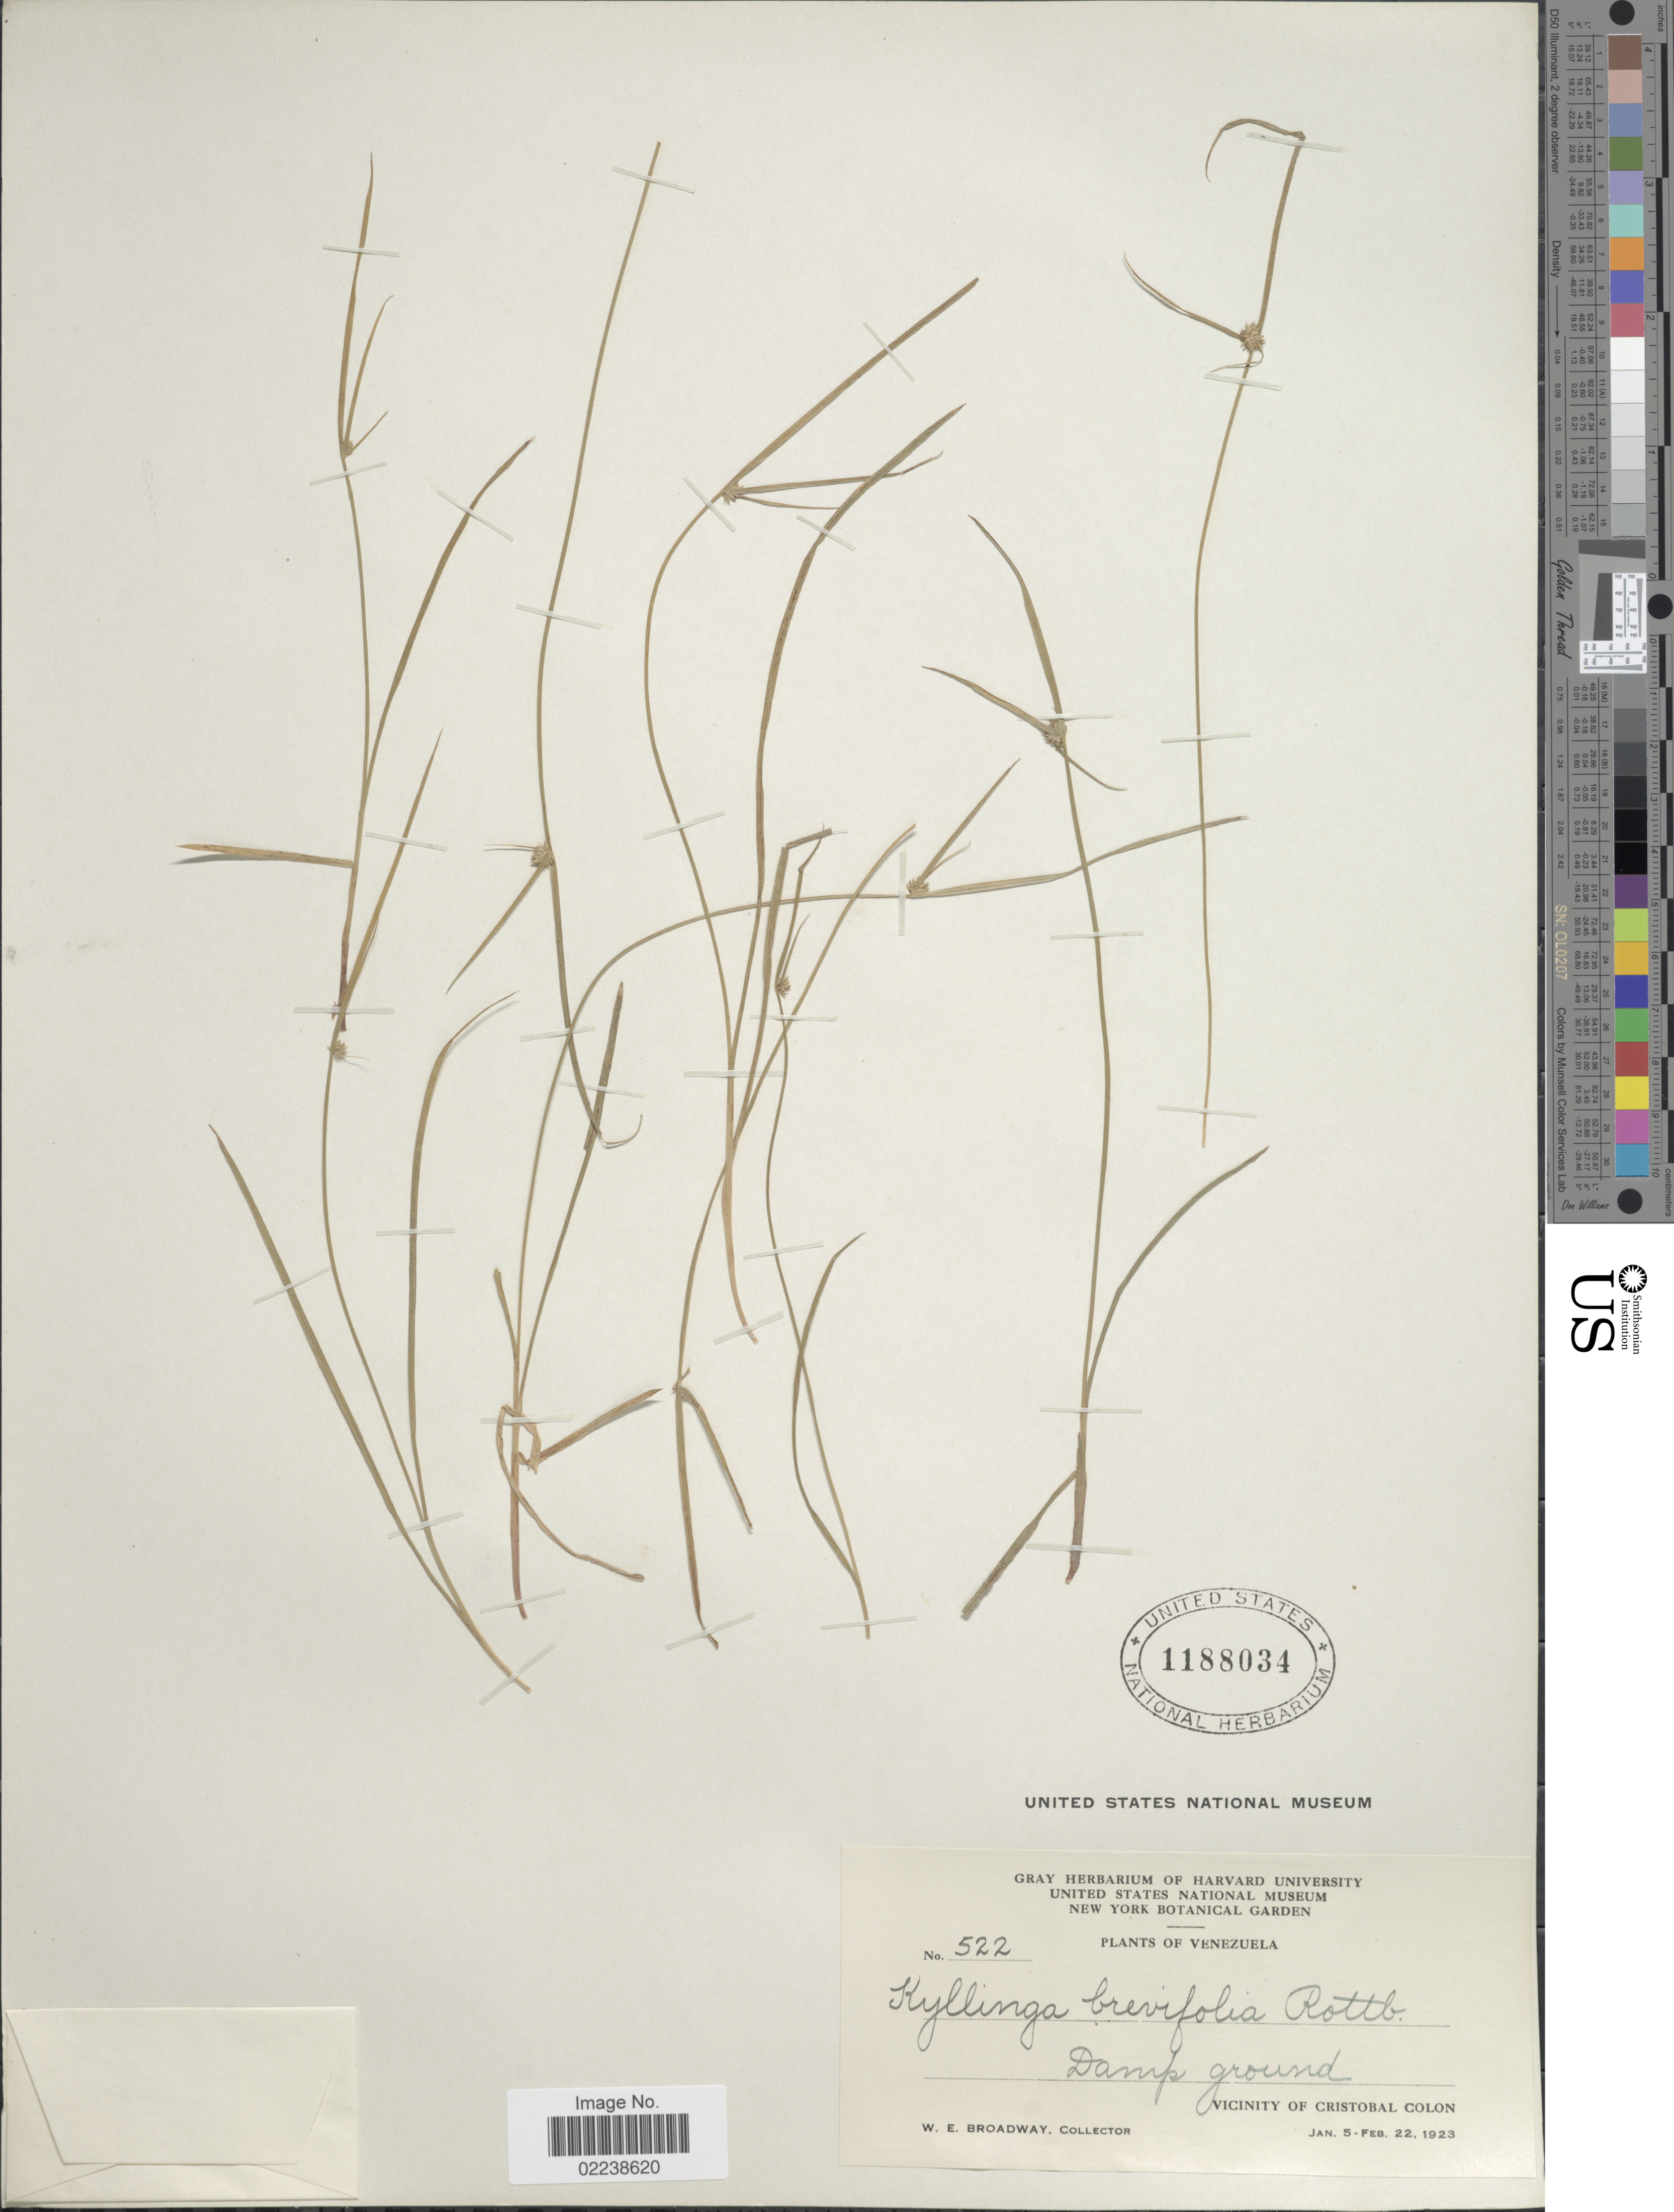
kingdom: Plantae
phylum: Tracheophyta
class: Liliopsida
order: Poales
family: Cyperaceae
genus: Cyperus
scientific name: Cyperus brevifolius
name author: (Rottb.) Hassk.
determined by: Strong, M. T., (US), Smithsonian Institution - National Museum of Natural History (UNITED STATES)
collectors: W. E. Broadway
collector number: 522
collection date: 1923-01-05/1923-02-22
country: Venezuela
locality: Damp ground. Vicinity of Cristobal Colon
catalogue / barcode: US 1188034